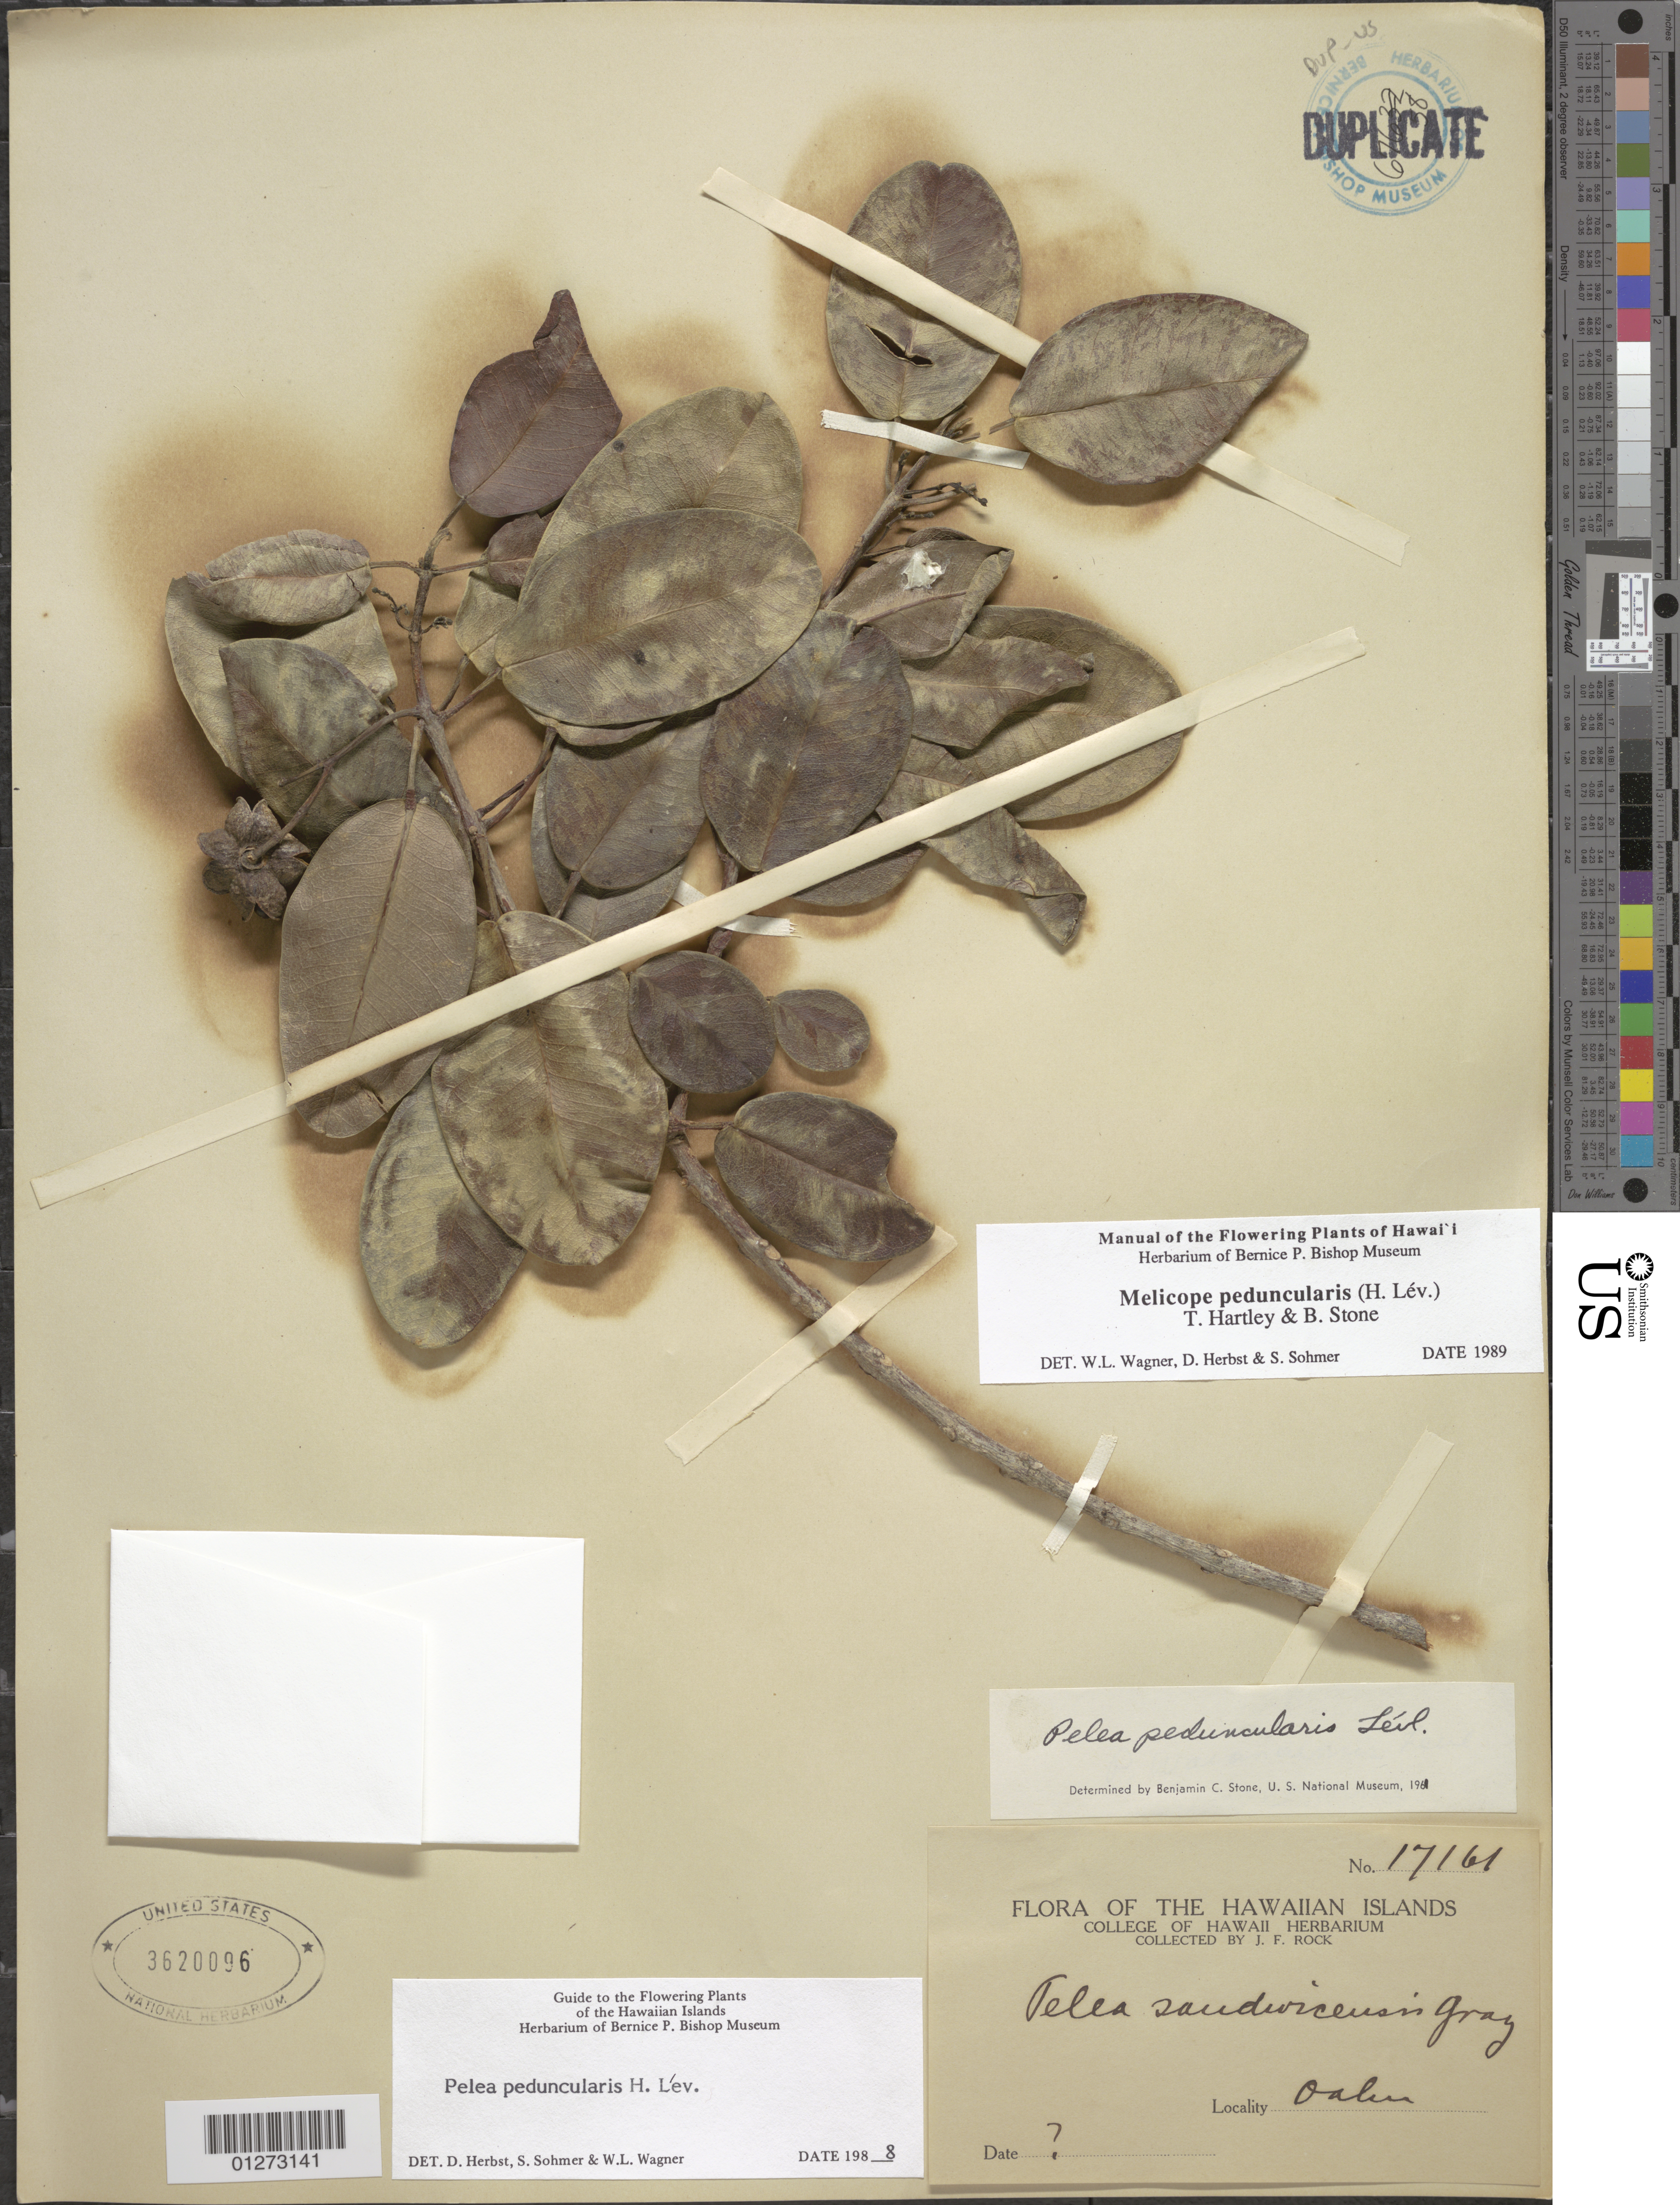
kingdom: Plantae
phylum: Tracheophyta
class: Magnoliopsida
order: Sapindales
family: Rutaceae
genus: Melicope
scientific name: Melicope peduncularis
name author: (H. Lév.) T.G. Hartley & B.C. Stone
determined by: Wagner, W. L.; Herbst, D. R.; Sohmer, S. H.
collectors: J. F. Rock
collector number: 17161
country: United States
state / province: Hawaii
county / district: Honolulu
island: Oahu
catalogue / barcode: US 3620096